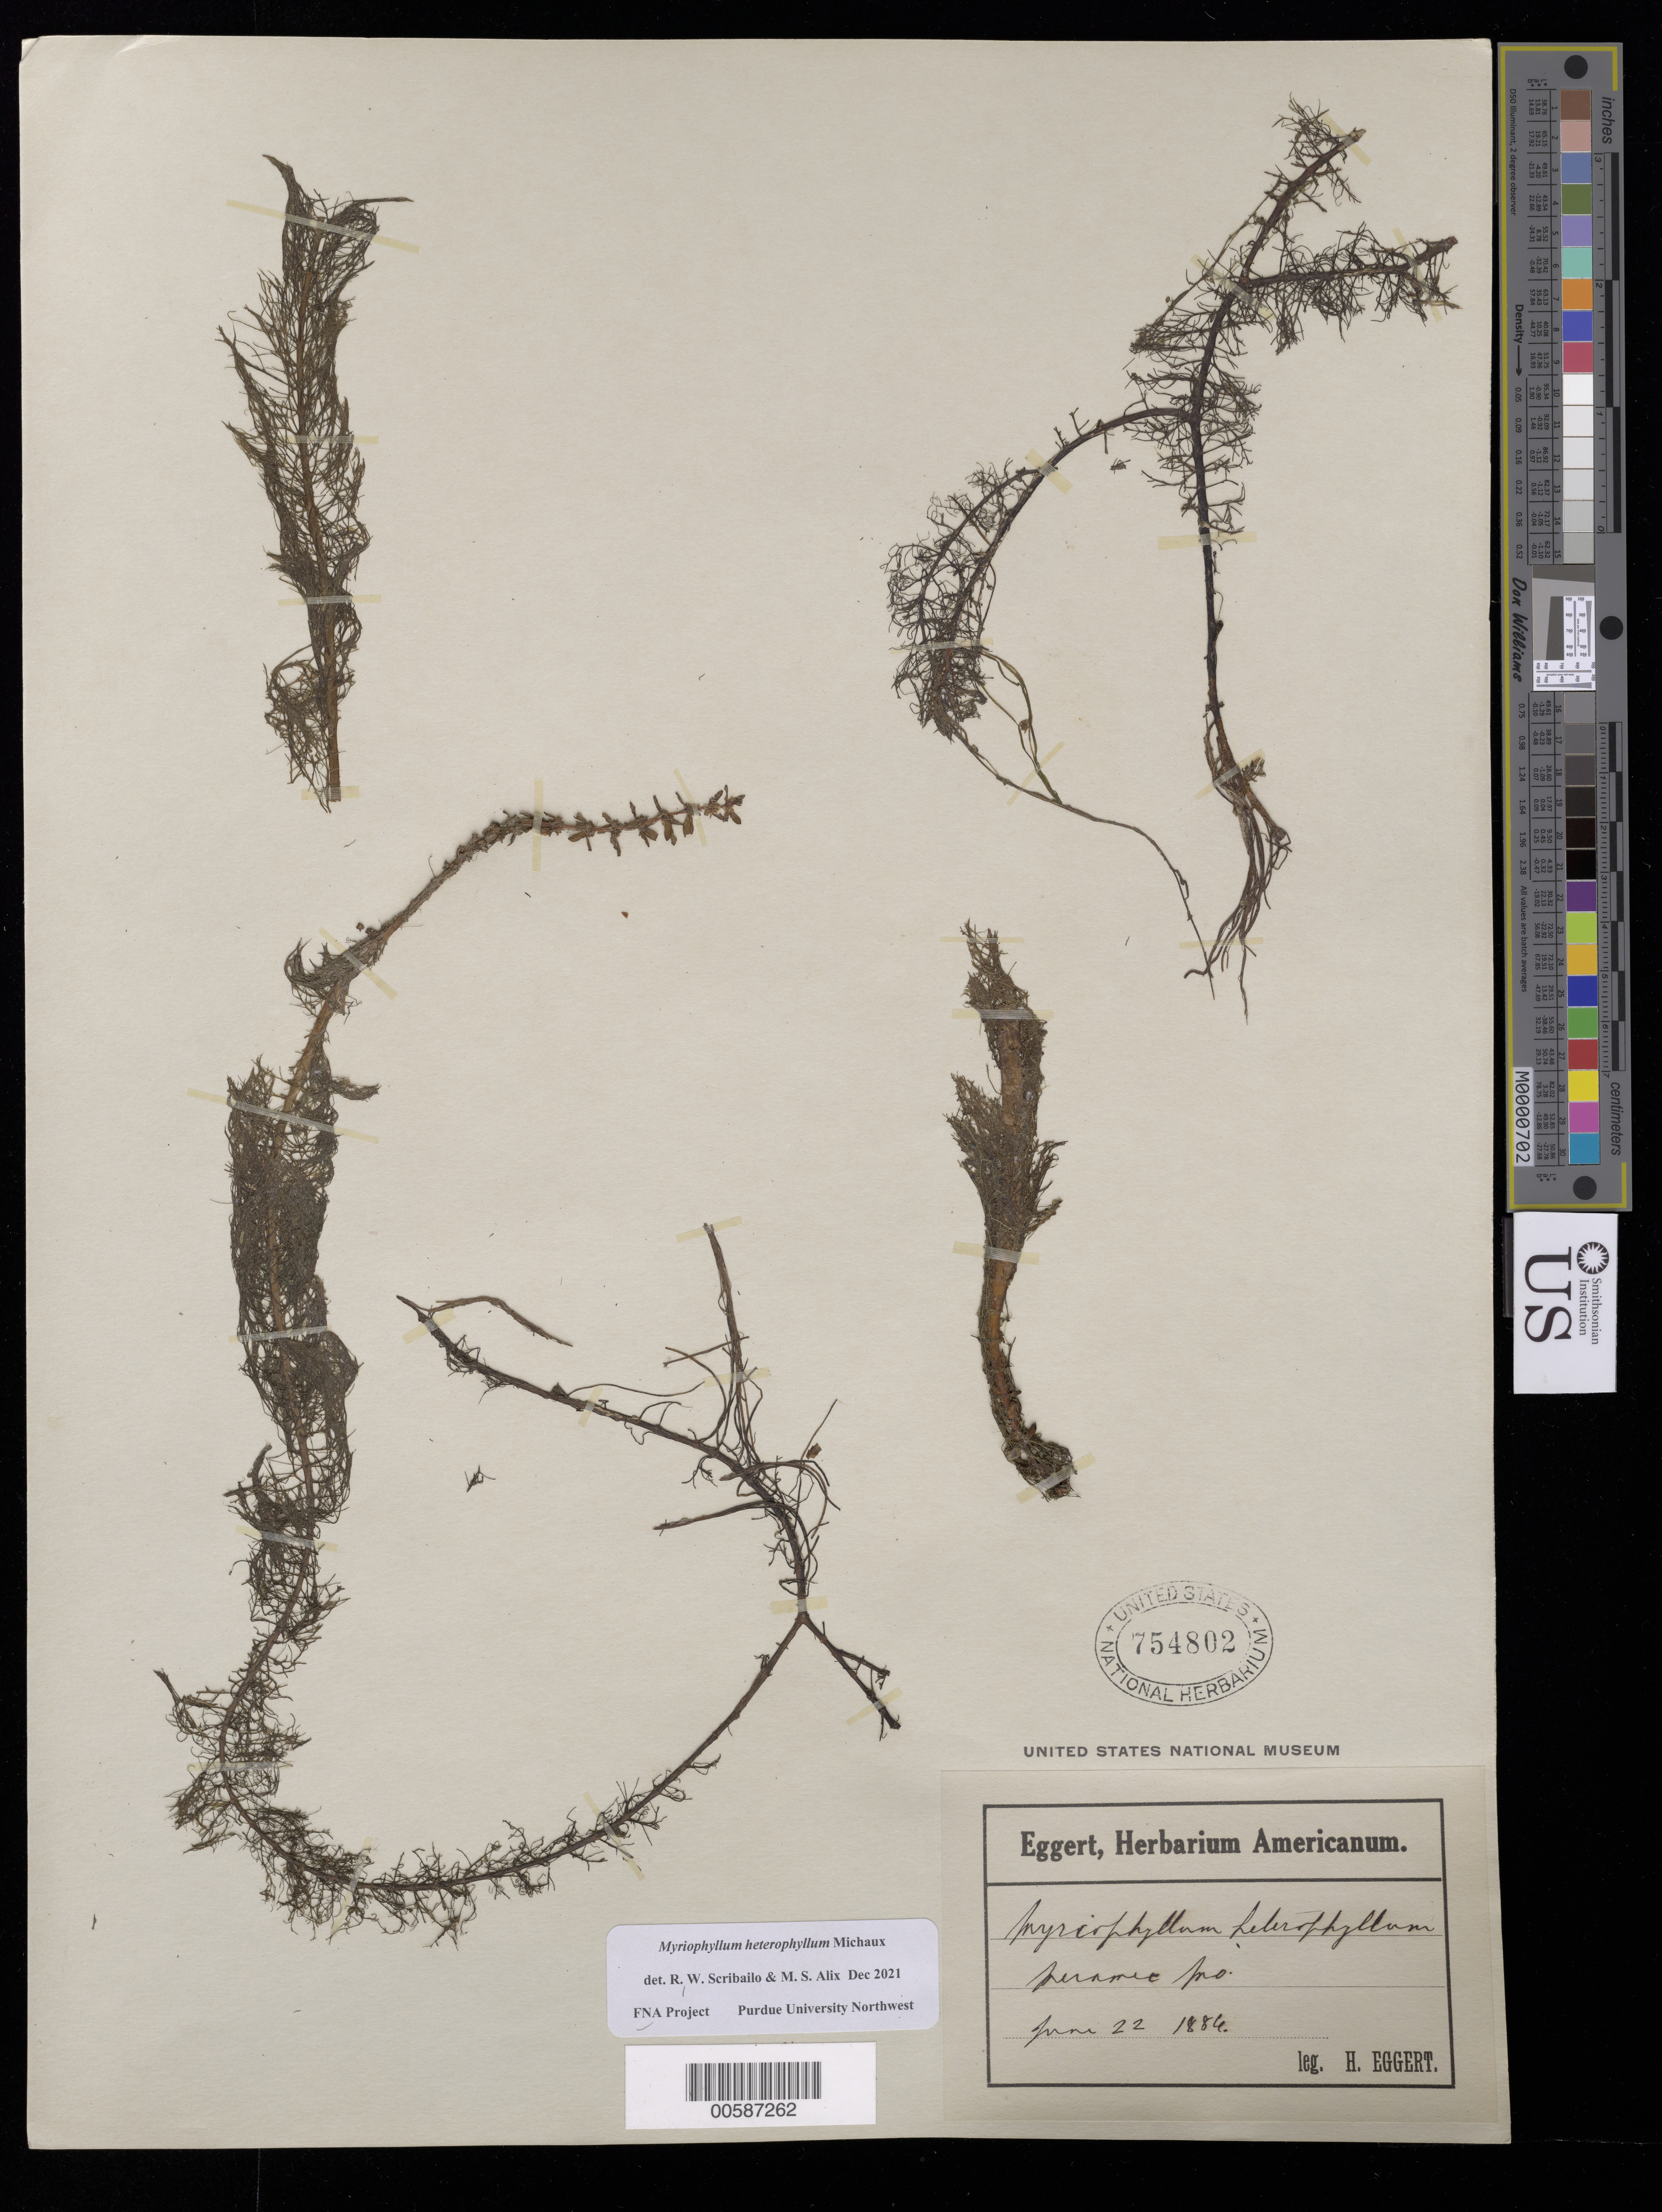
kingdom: Plantae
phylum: Tracheophyta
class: Magnoliopsida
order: Saxifragales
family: Haloragaceae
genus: Myriophyllum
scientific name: Myriophyllum heterophyllum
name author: Michx.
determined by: Scribailo, R. W.; Alix, M. S.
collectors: H. Eggert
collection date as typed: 22 Jun 1886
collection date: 1886-06-22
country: United States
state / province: Missouri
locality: Meramic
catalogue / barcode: US 754802